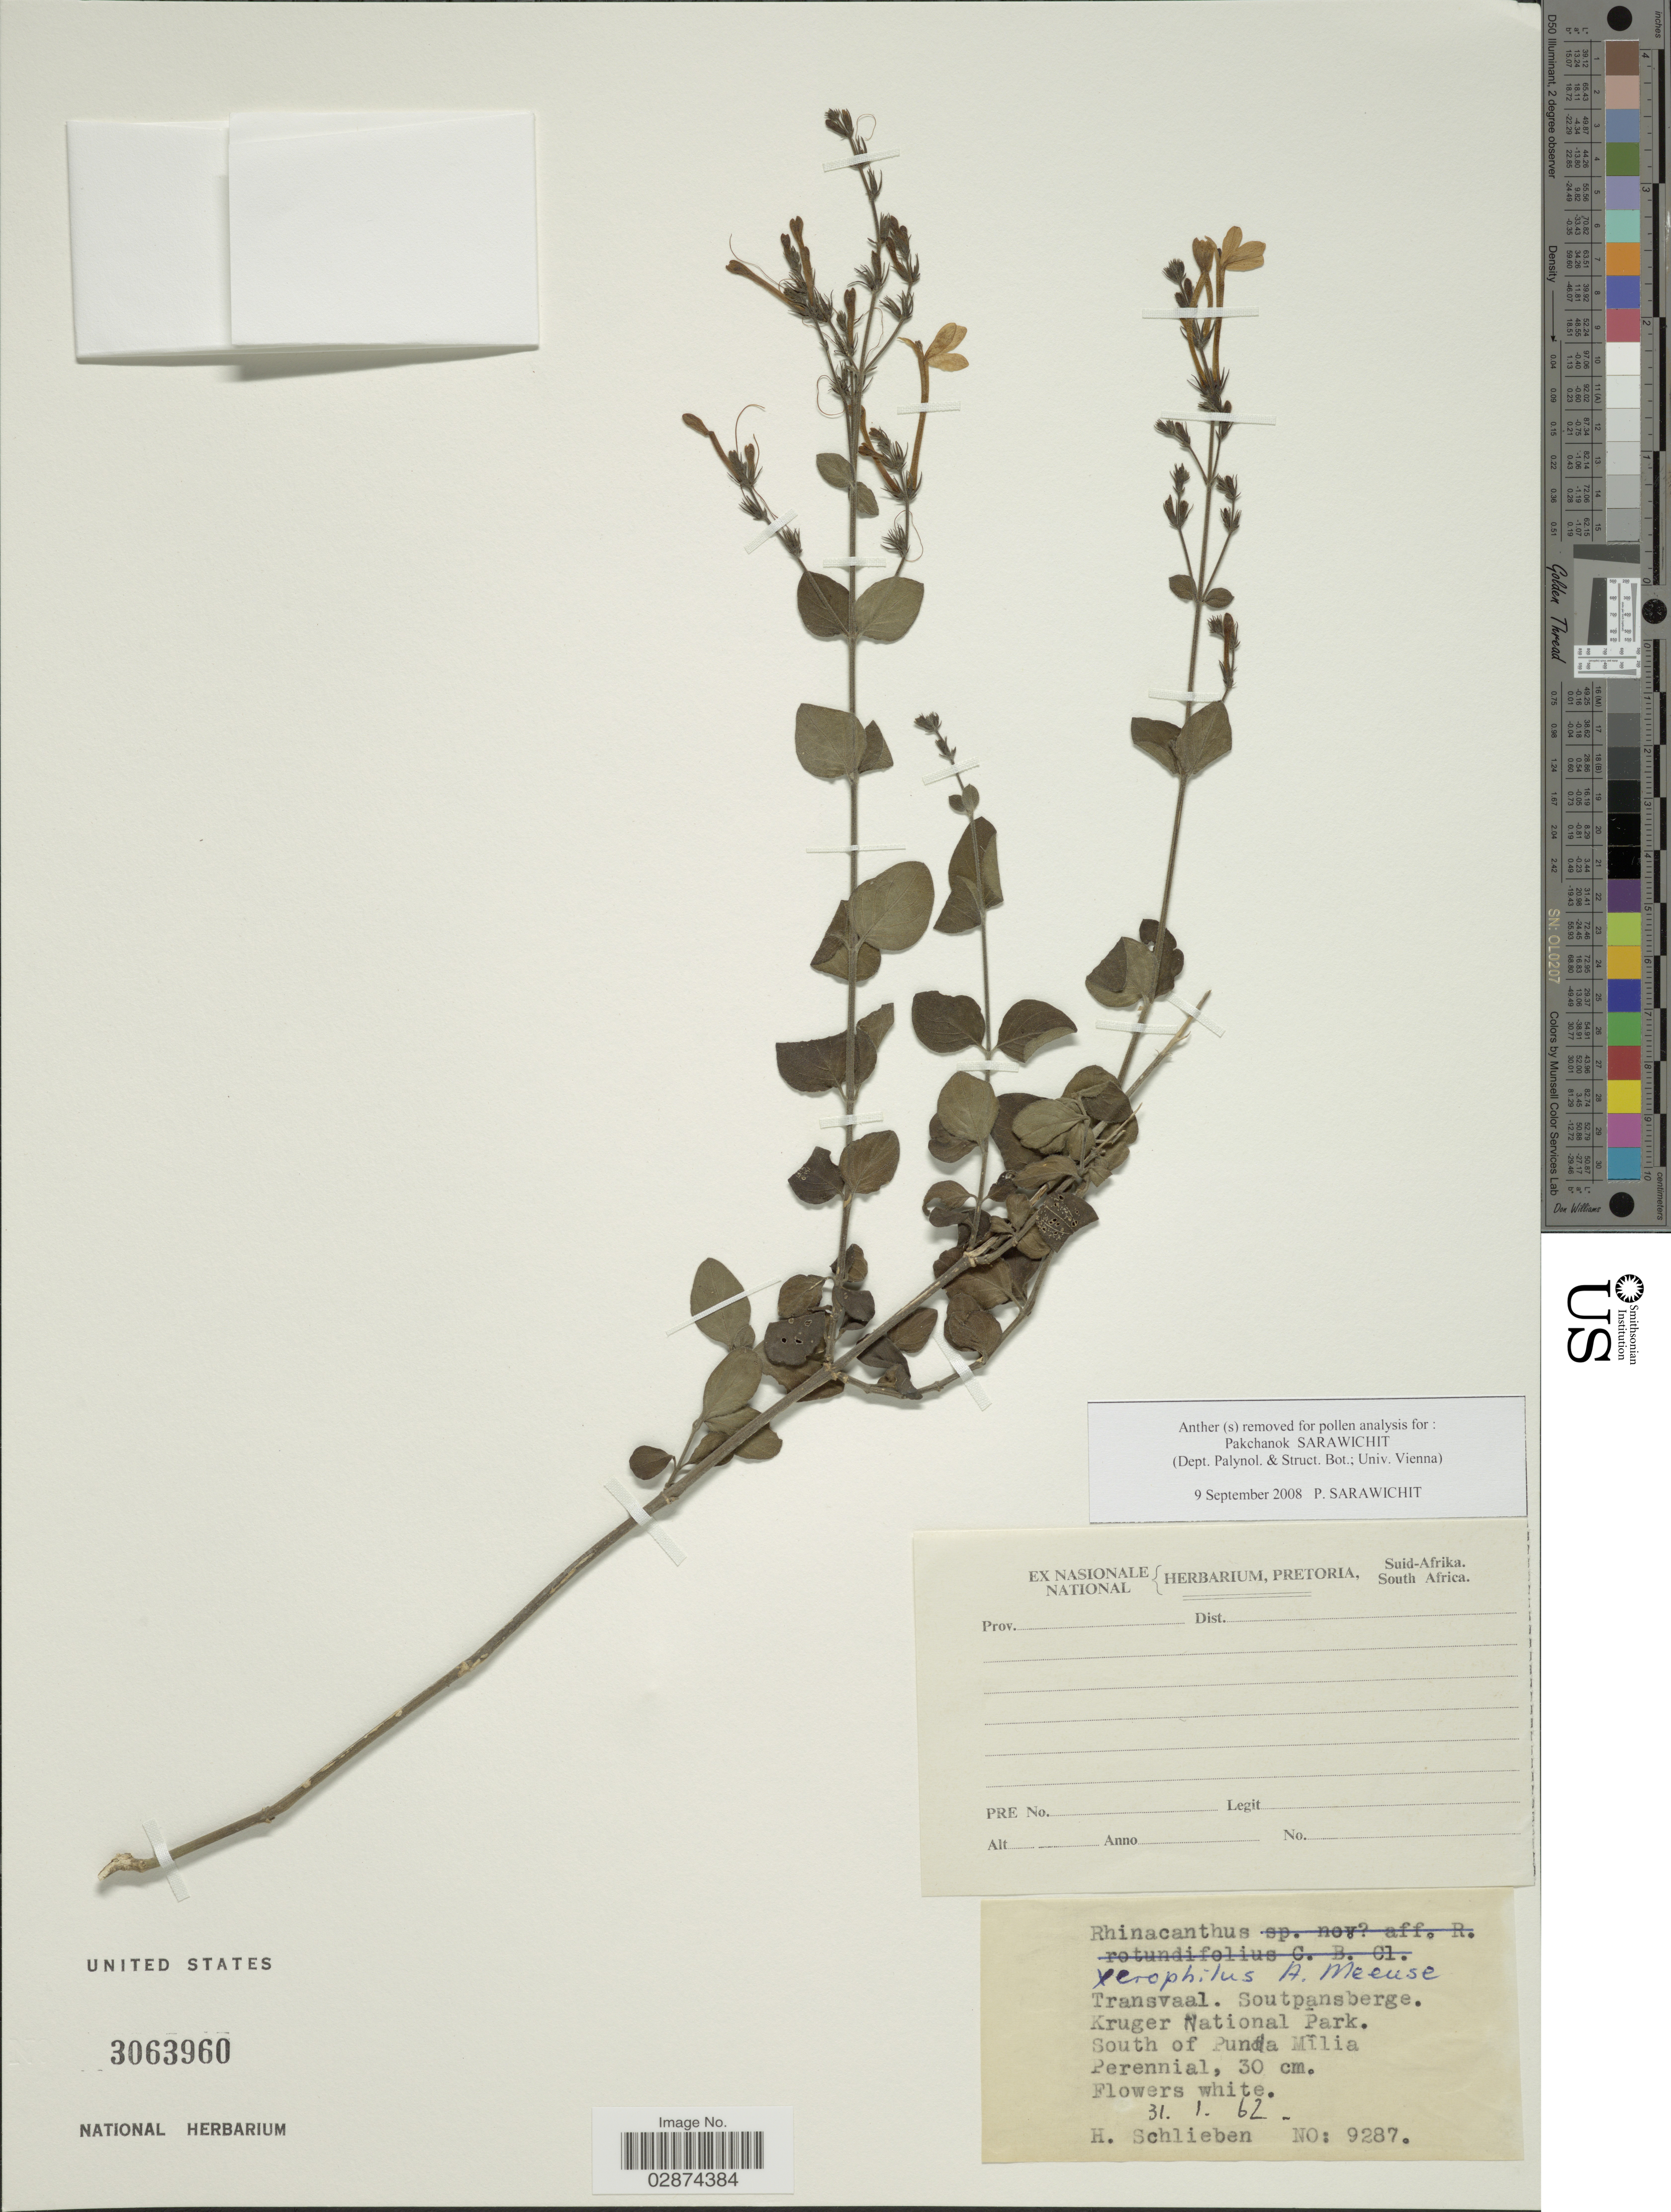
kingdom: Plantae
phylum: Tracheophyta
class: Magnoliopsida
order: Lamiales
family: Acanthaceae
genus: Rhinacanthus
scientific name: Rhinacanthus xerophilus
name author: A. Meeuse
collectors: H. J. Schlieben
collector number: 9287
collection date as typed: Transcribed d/m/y: 31/1/62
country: South Africa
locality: Transvaal. Soutpansberge. Kruger National Park. South of Punda Milia Perennial.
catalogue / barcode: US 3063960